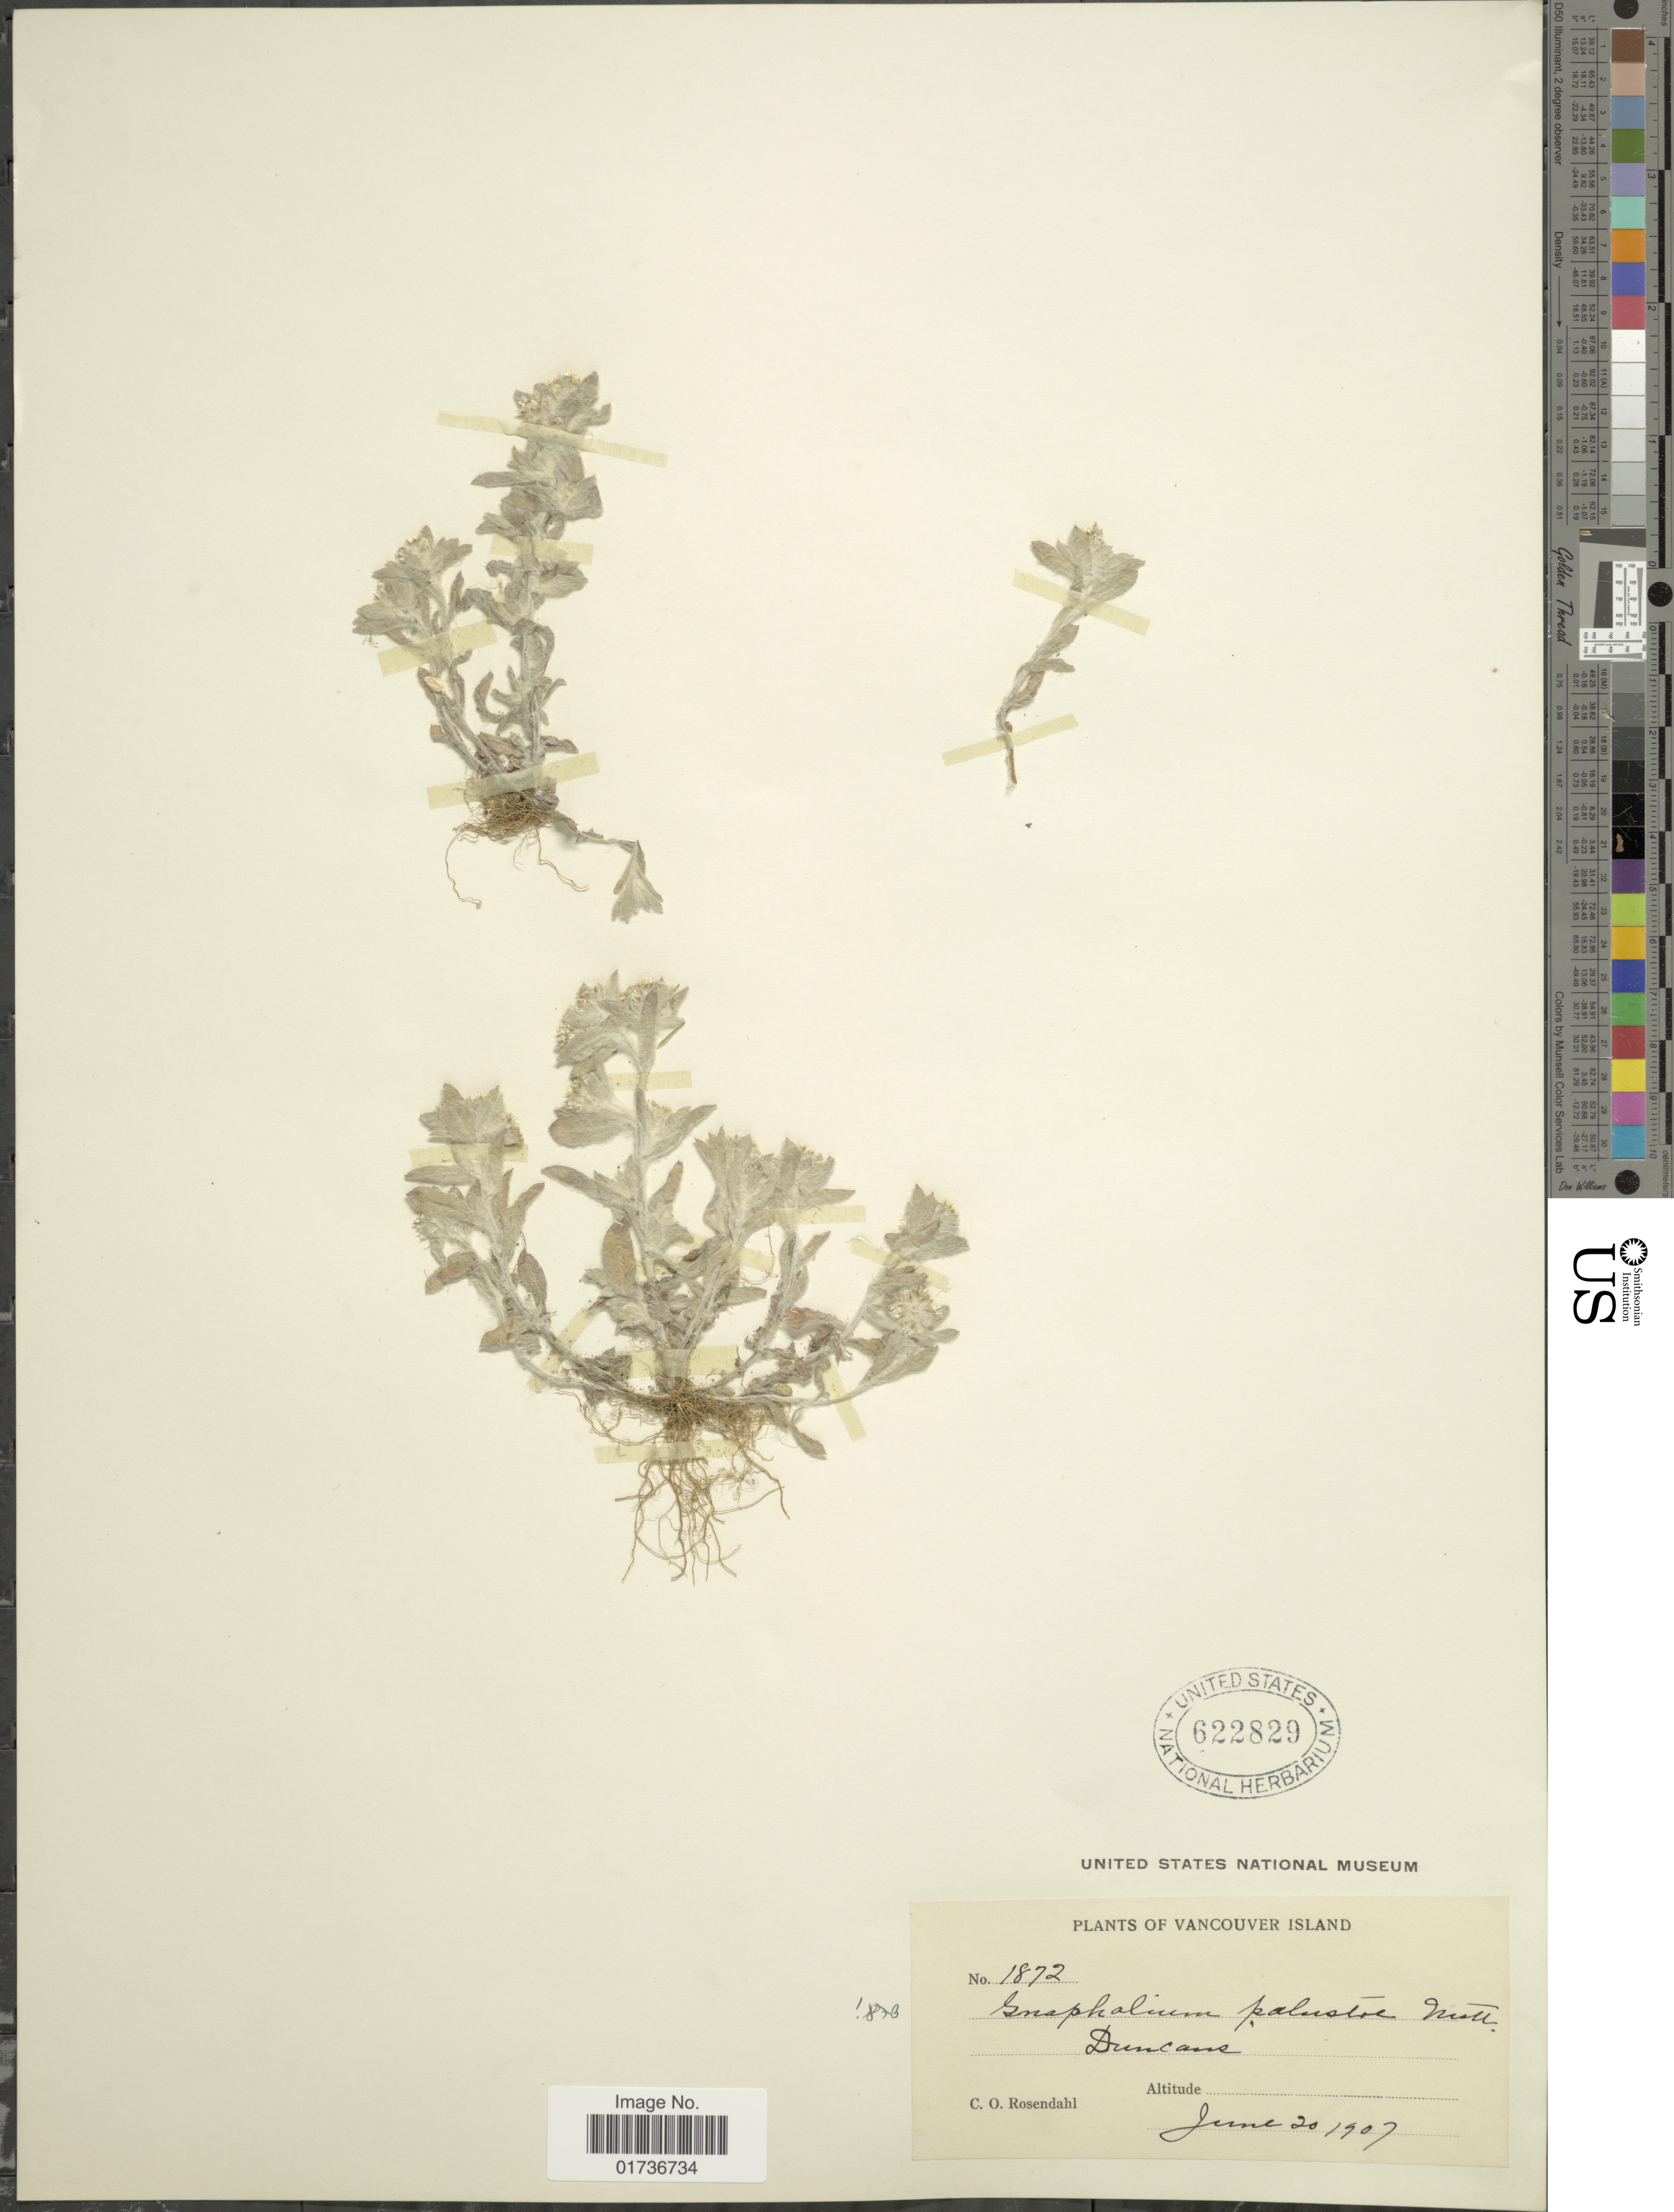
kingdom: Plantae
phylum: Tracheophyta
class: Magnoliopsida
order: Asterales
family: Asteraceae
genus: Gnaphalium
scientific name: Gnaphalium palustre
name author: Nutt.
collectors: C. O. Rosendahl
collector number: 1872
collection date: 1907-06-20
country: Canada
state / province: British Columbia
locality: Vancouver Island, Duncans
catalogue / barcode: US 622829